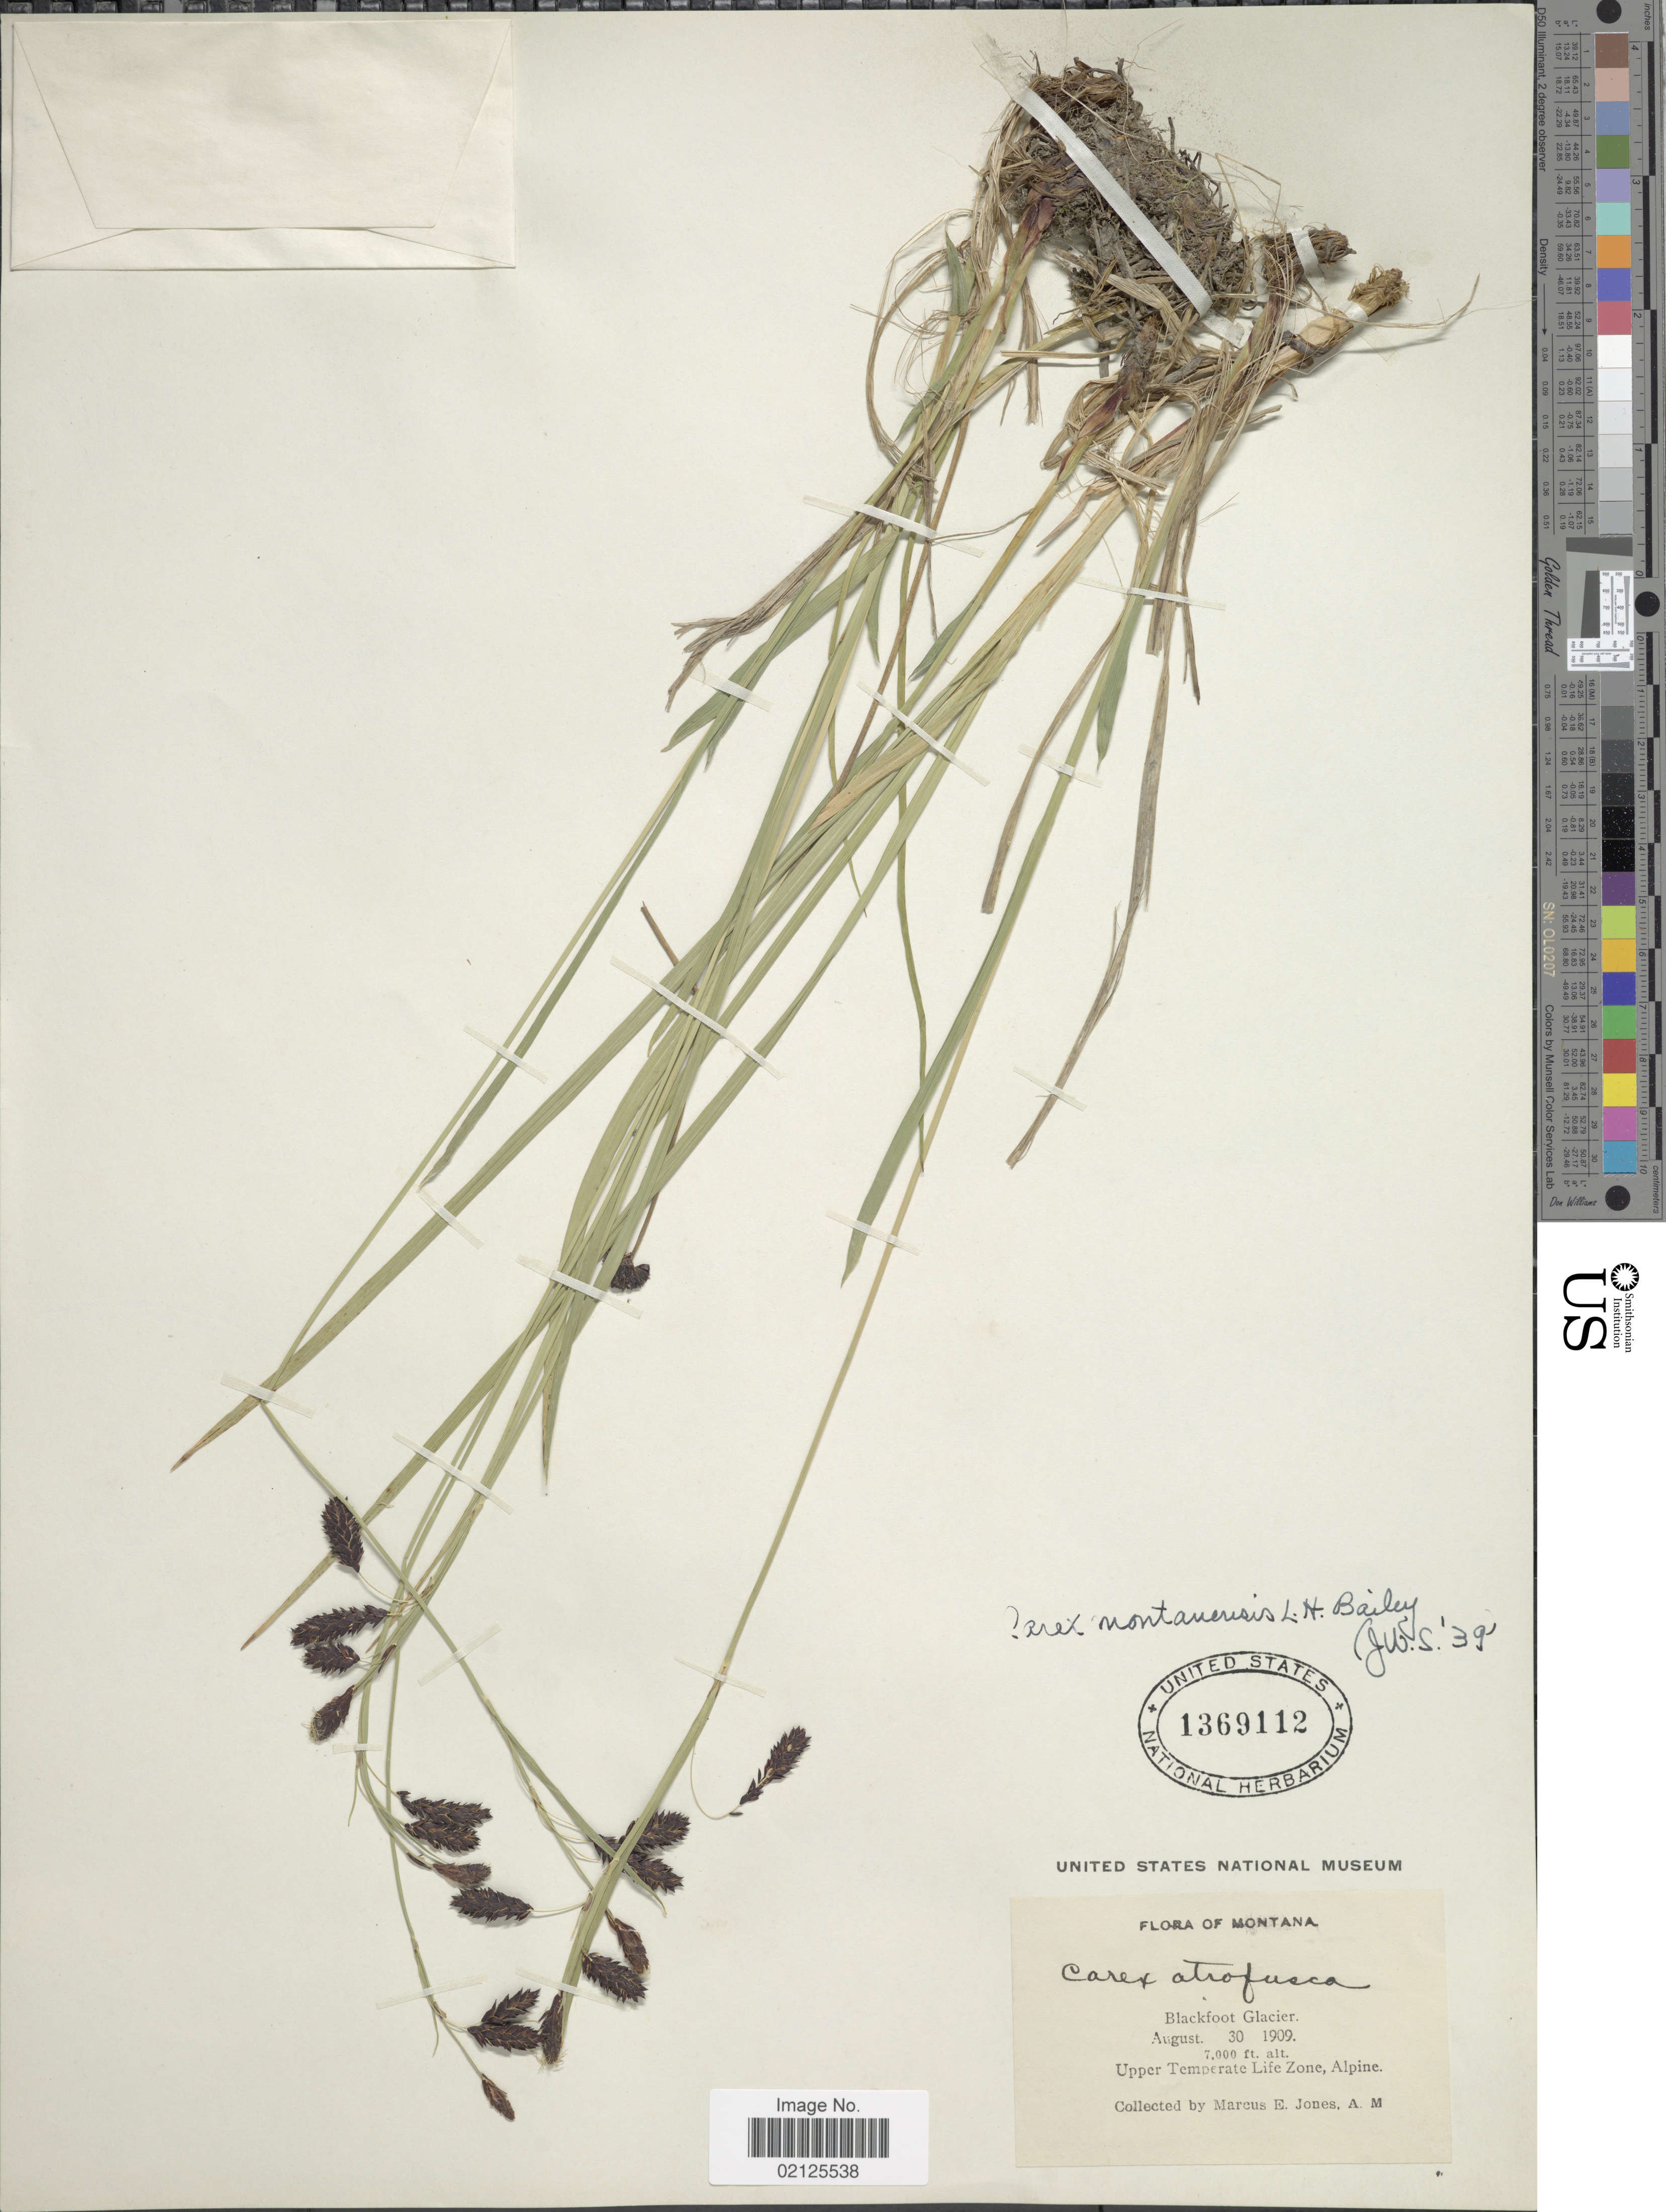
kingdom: Plantae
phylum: Tracheophyta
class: Liliopsida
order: Poales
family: Cyperaceae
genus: Carex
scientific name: Carex podocarpa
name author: R. Br.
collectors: M. E. Jones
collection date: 1909-08-30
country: United States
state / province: Montana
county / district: Glacier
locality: Blackfoot Glacier, Upper Temperate Life Zone, Alpine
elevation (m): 2134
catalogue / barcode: US 1369112